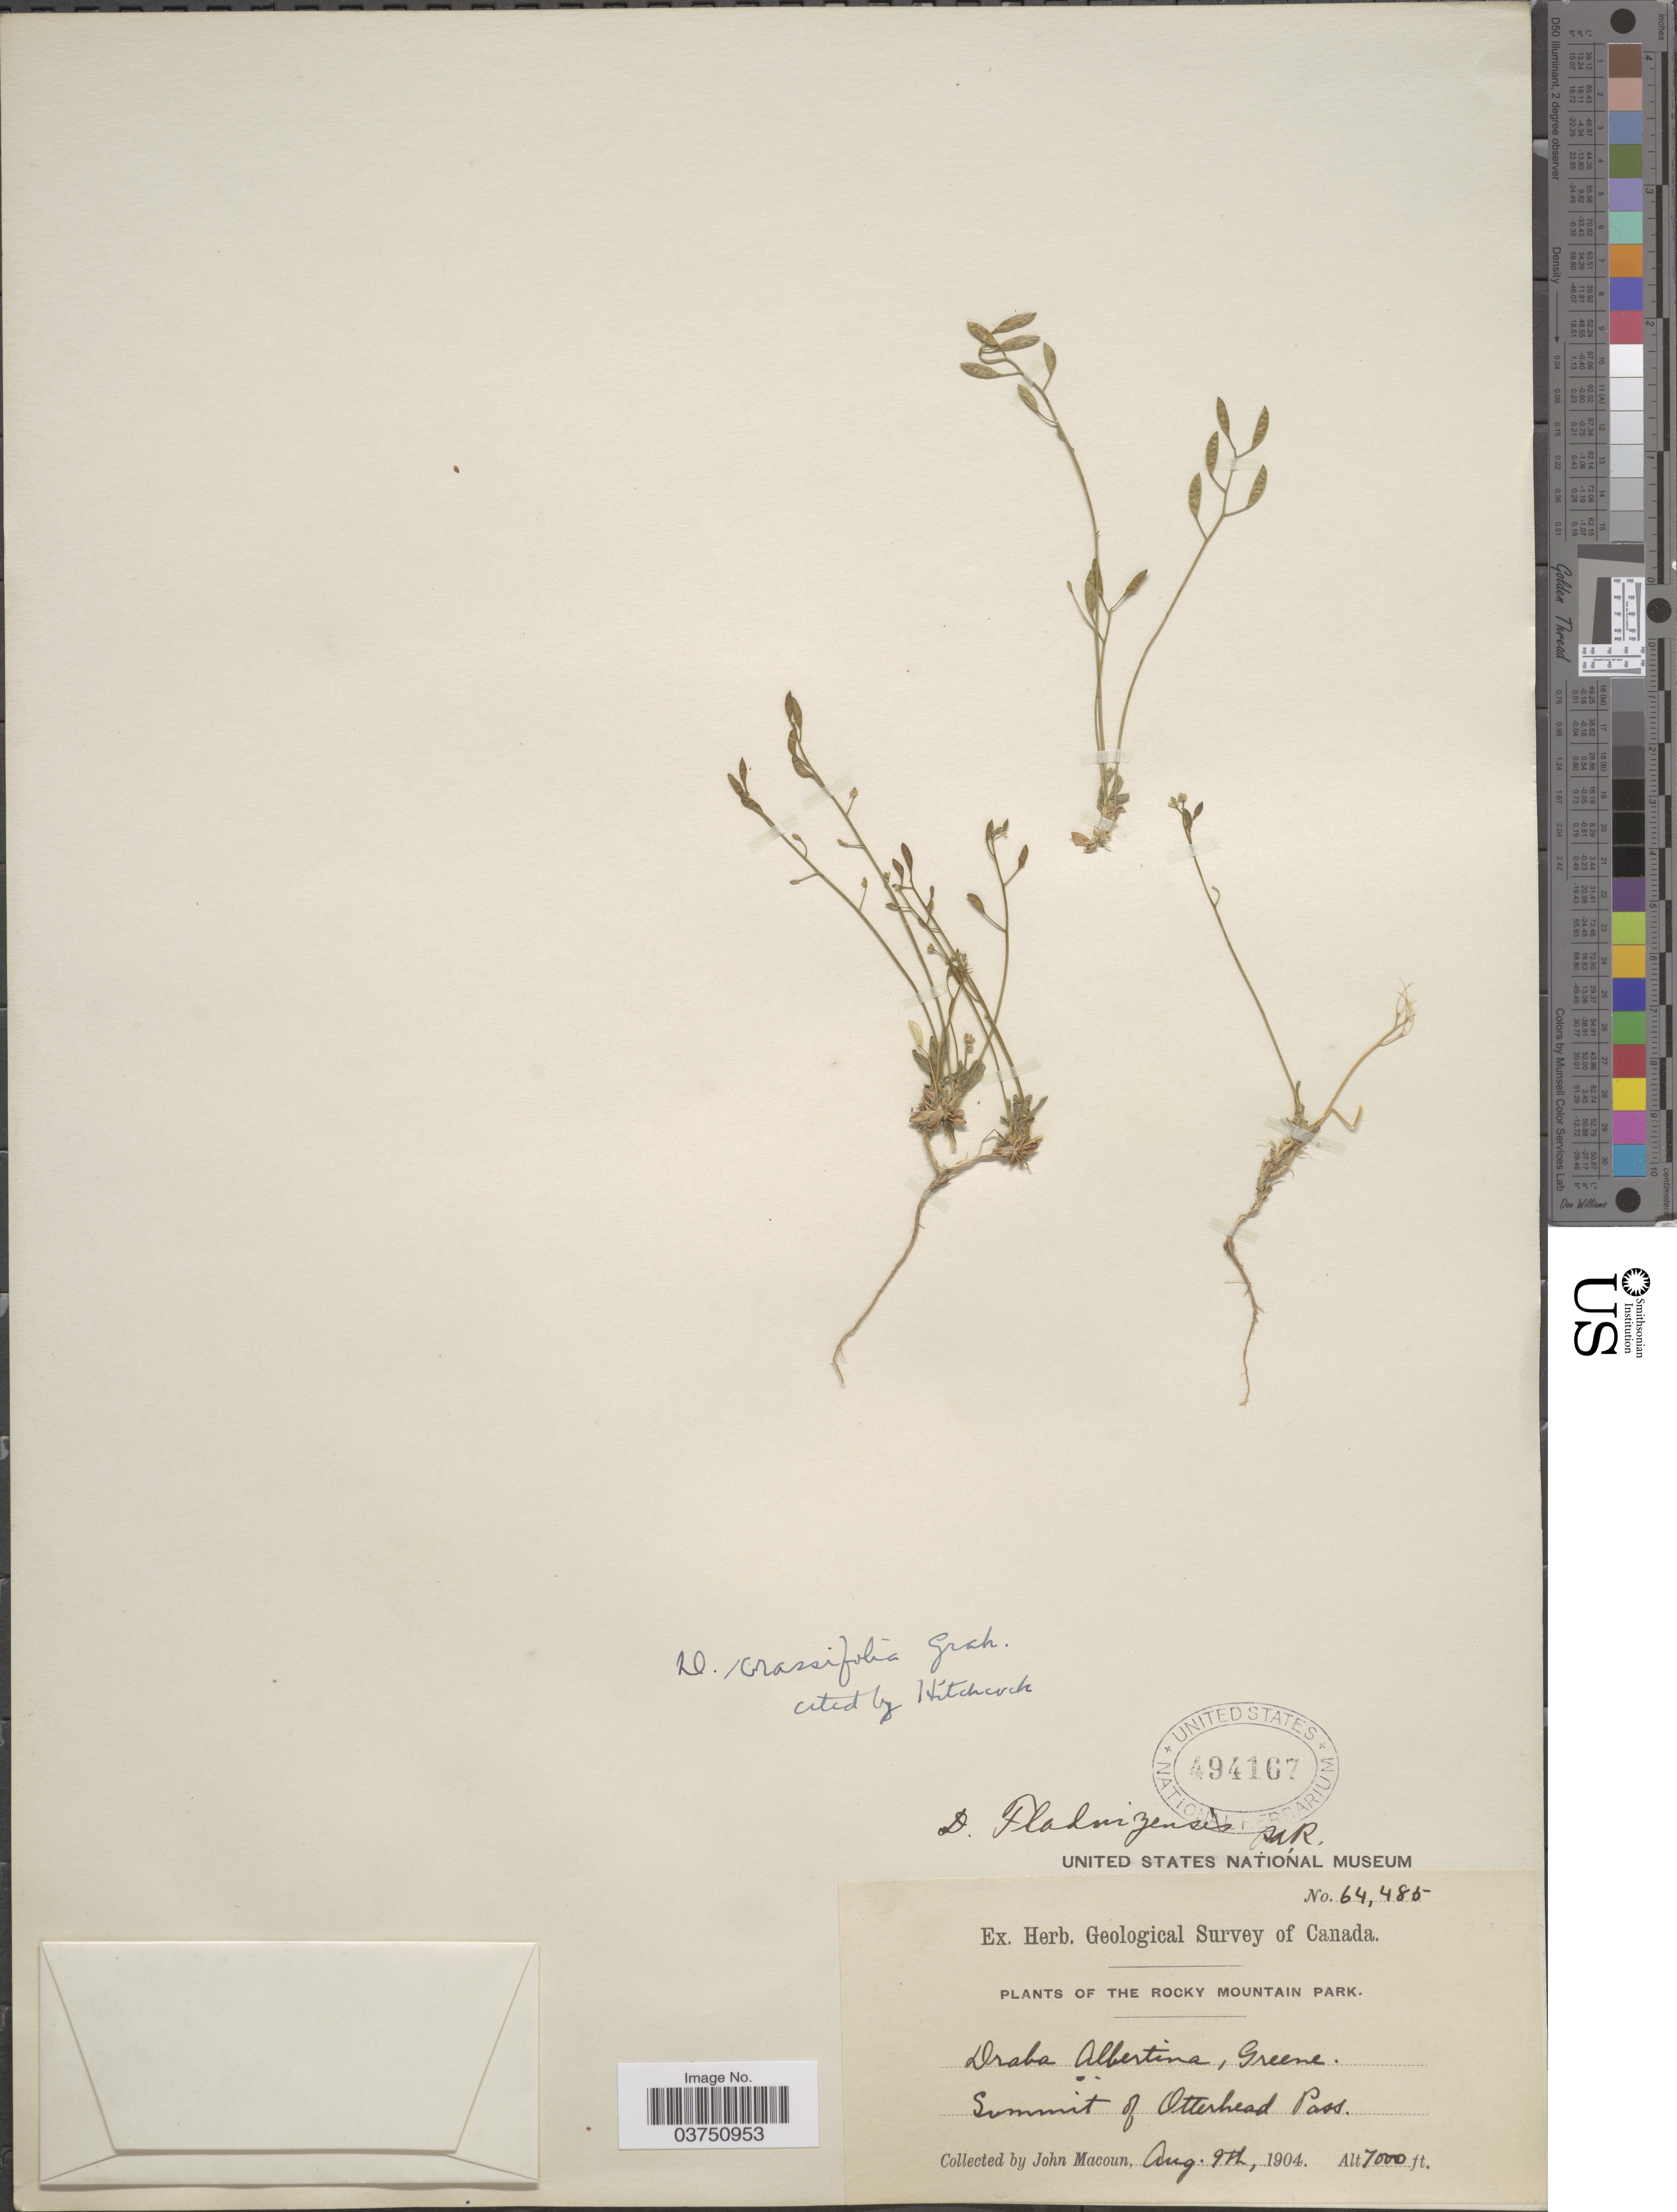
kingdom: Plantae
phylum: Tracheophyta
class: Magnoliopsida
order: Brassicales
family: Brassicaceae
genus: Draba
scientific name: Draba crassifolia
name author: Graham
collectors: J. Macoun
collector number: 64485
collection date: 1904-08-09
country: Canada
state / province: British Columbia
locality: The Rocky Mountain Park. Summit of Otterhead Pass.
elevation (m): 2134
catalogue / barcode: US 494167